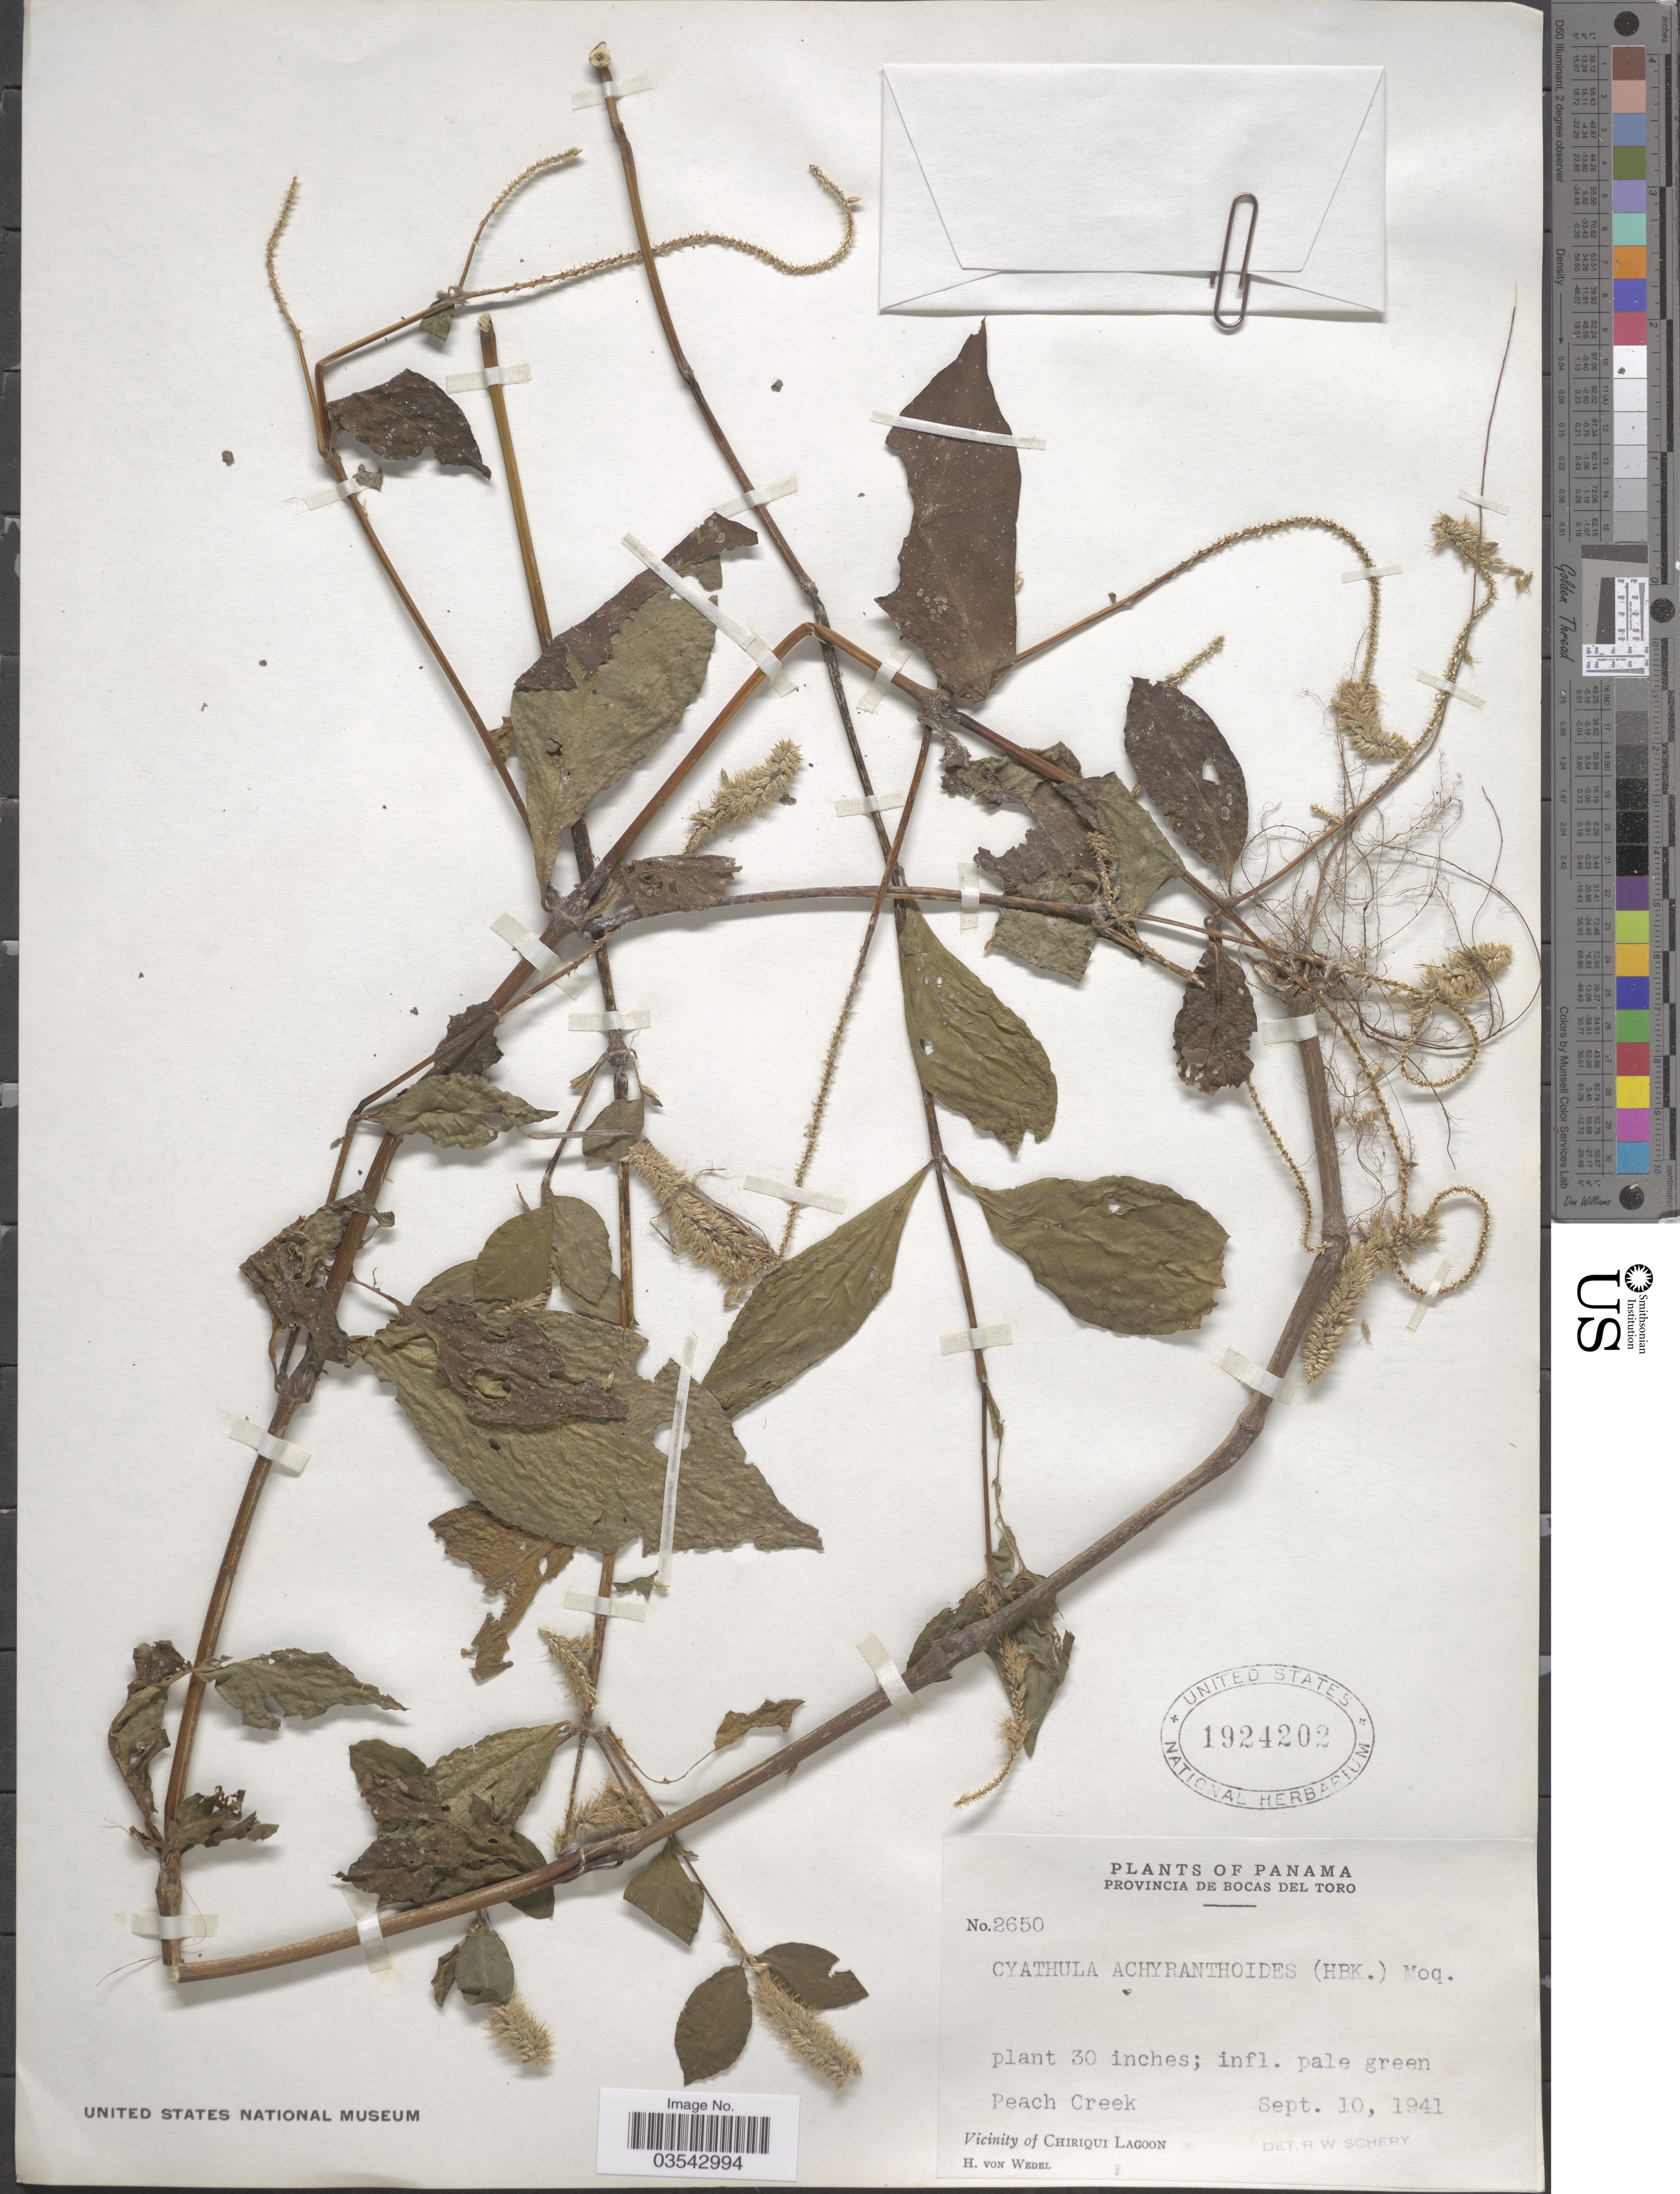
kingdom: Plantae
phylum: Tracheophyta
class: Magnoliopsida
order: Caryophyllales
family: Amaranthaceae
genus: Cyathula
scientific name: Cyathula achyranthoides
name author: (Kunth) Moq.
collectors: H. von Wedel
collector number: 2650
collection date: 1941-09-10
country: Panama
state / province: Bocas del Toro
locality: Peach Creek. Vicinity of Chiriqui Lagoon.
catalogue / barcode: US 1924202